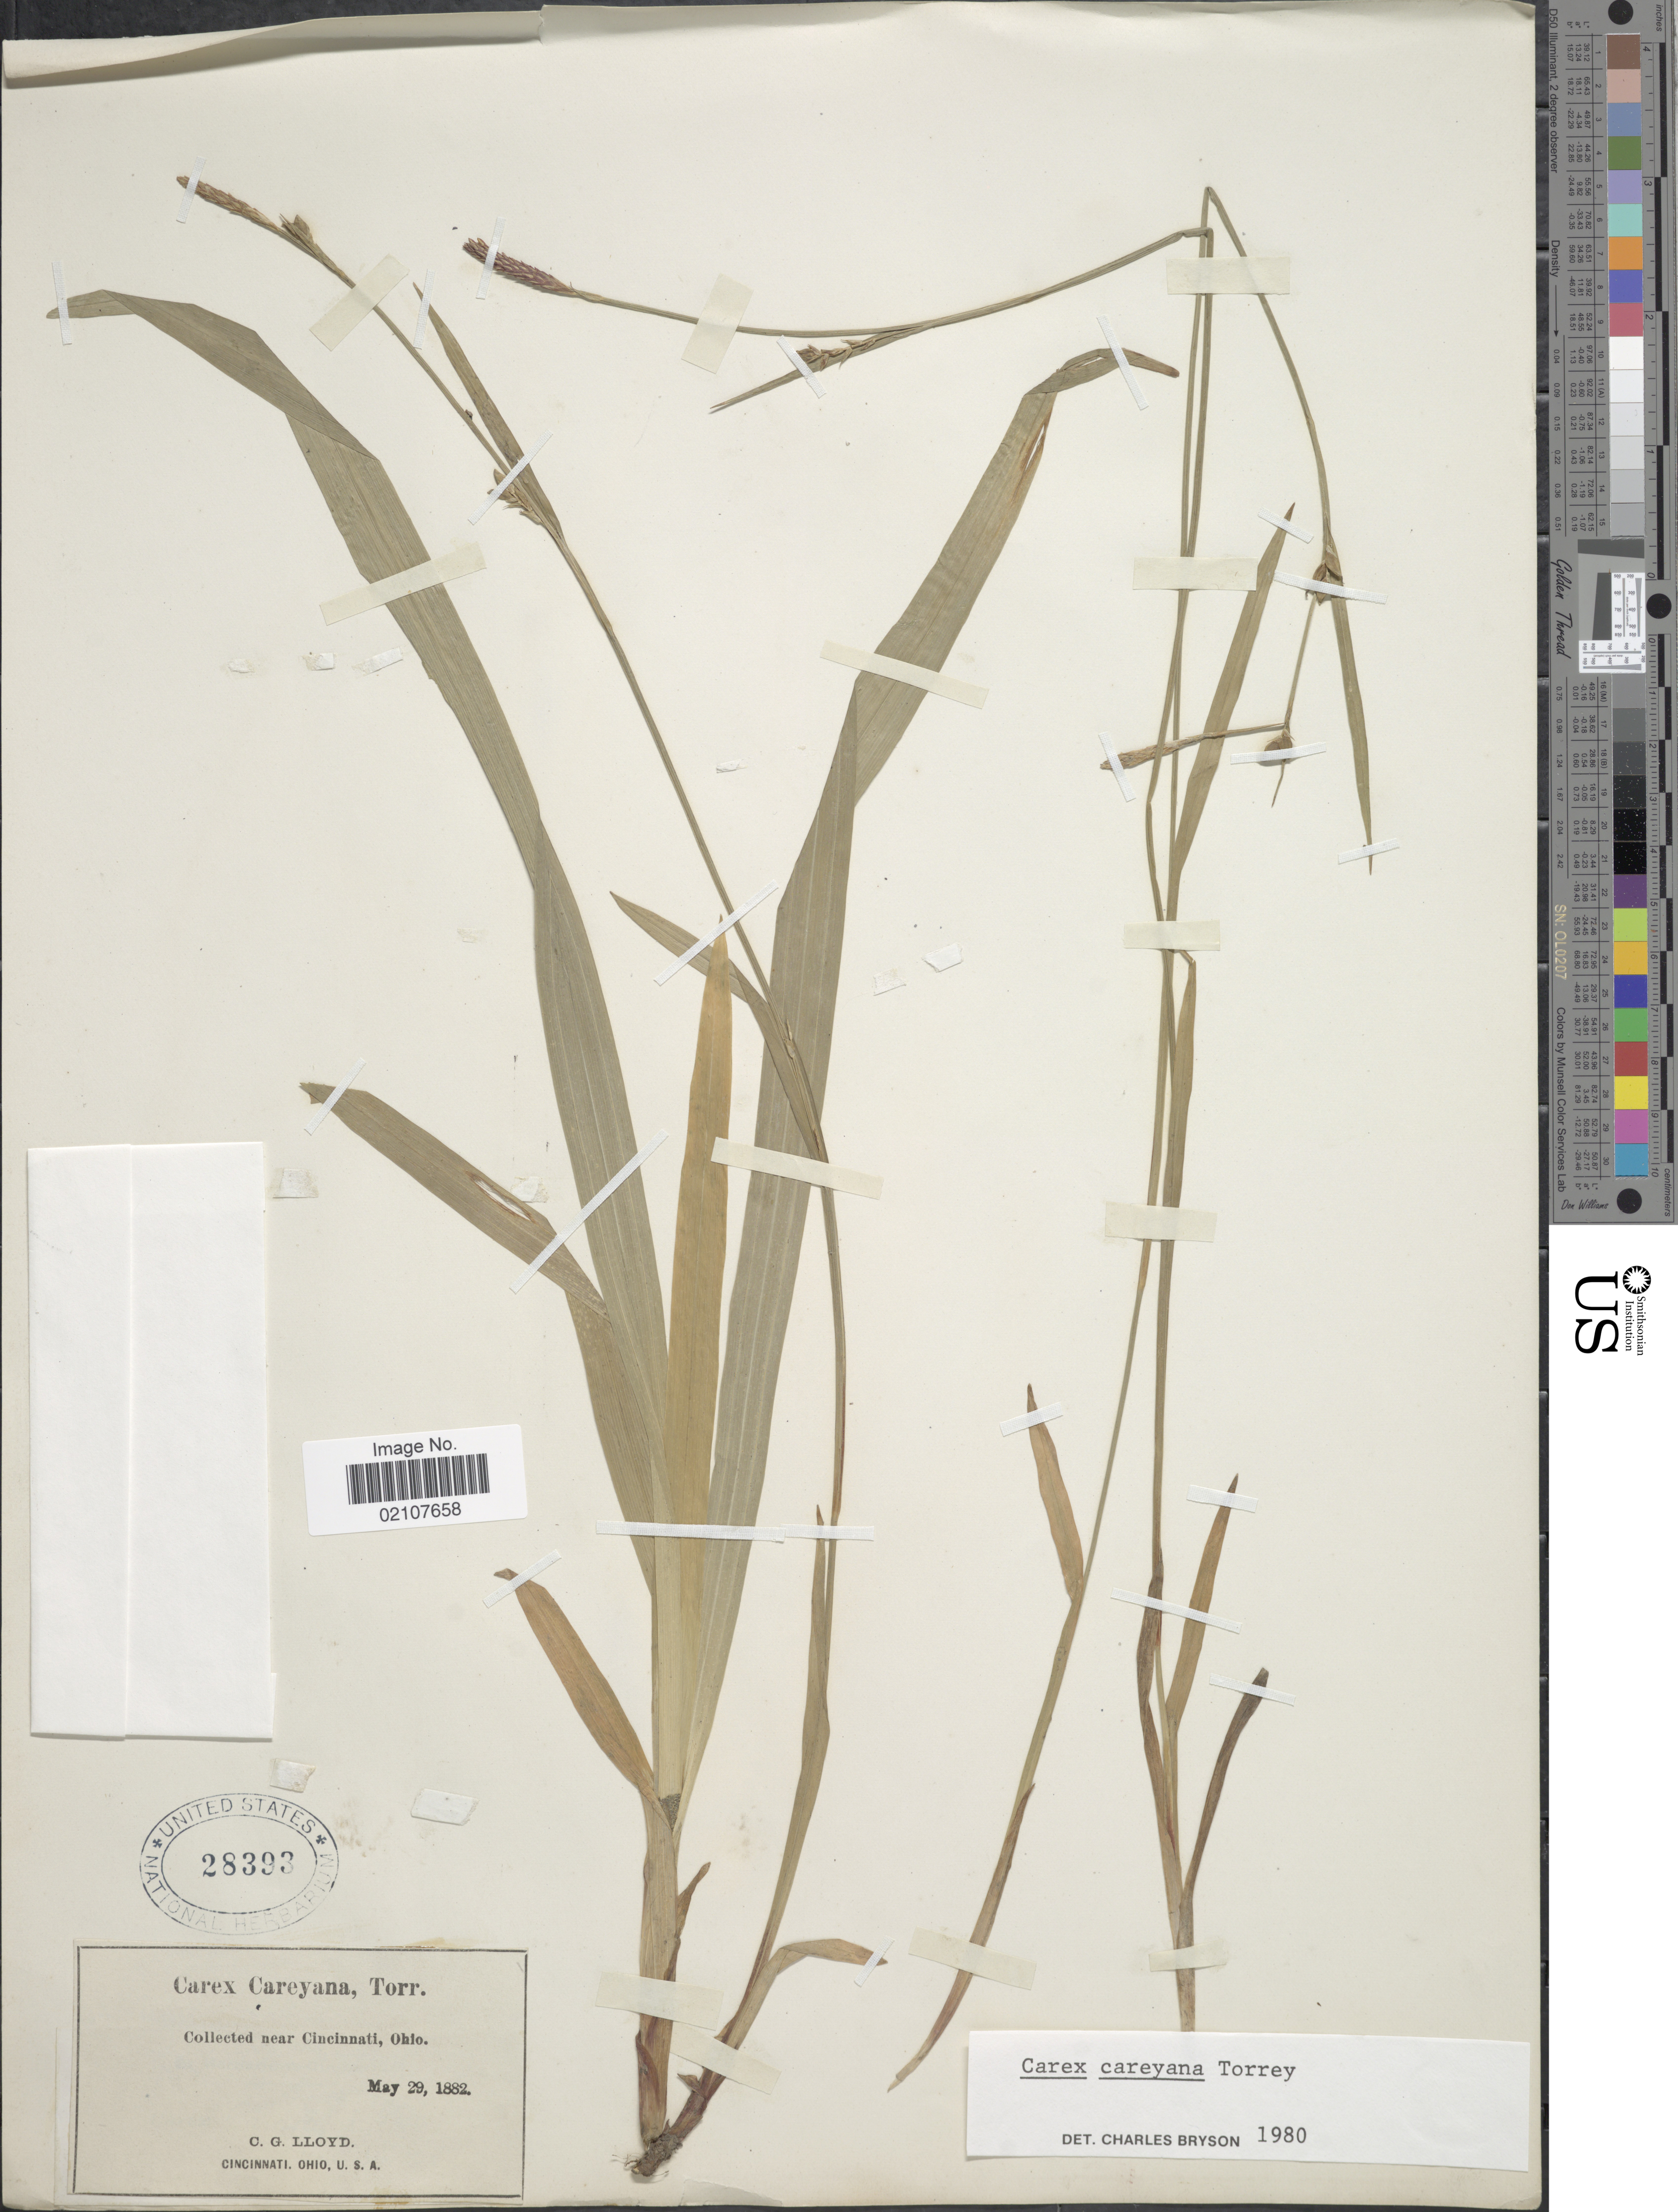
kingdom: Plantae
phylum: Tracheophyta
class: Liliopsida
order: Poales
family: Cyperaceae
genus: Carex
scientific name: Carex careyana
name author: Torr. ex Dewey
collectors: C. G. Lloyd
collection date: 1882-05-29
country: United States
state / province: Ohio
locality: Near Cincinnati, Ohio.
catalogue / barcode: US 28393